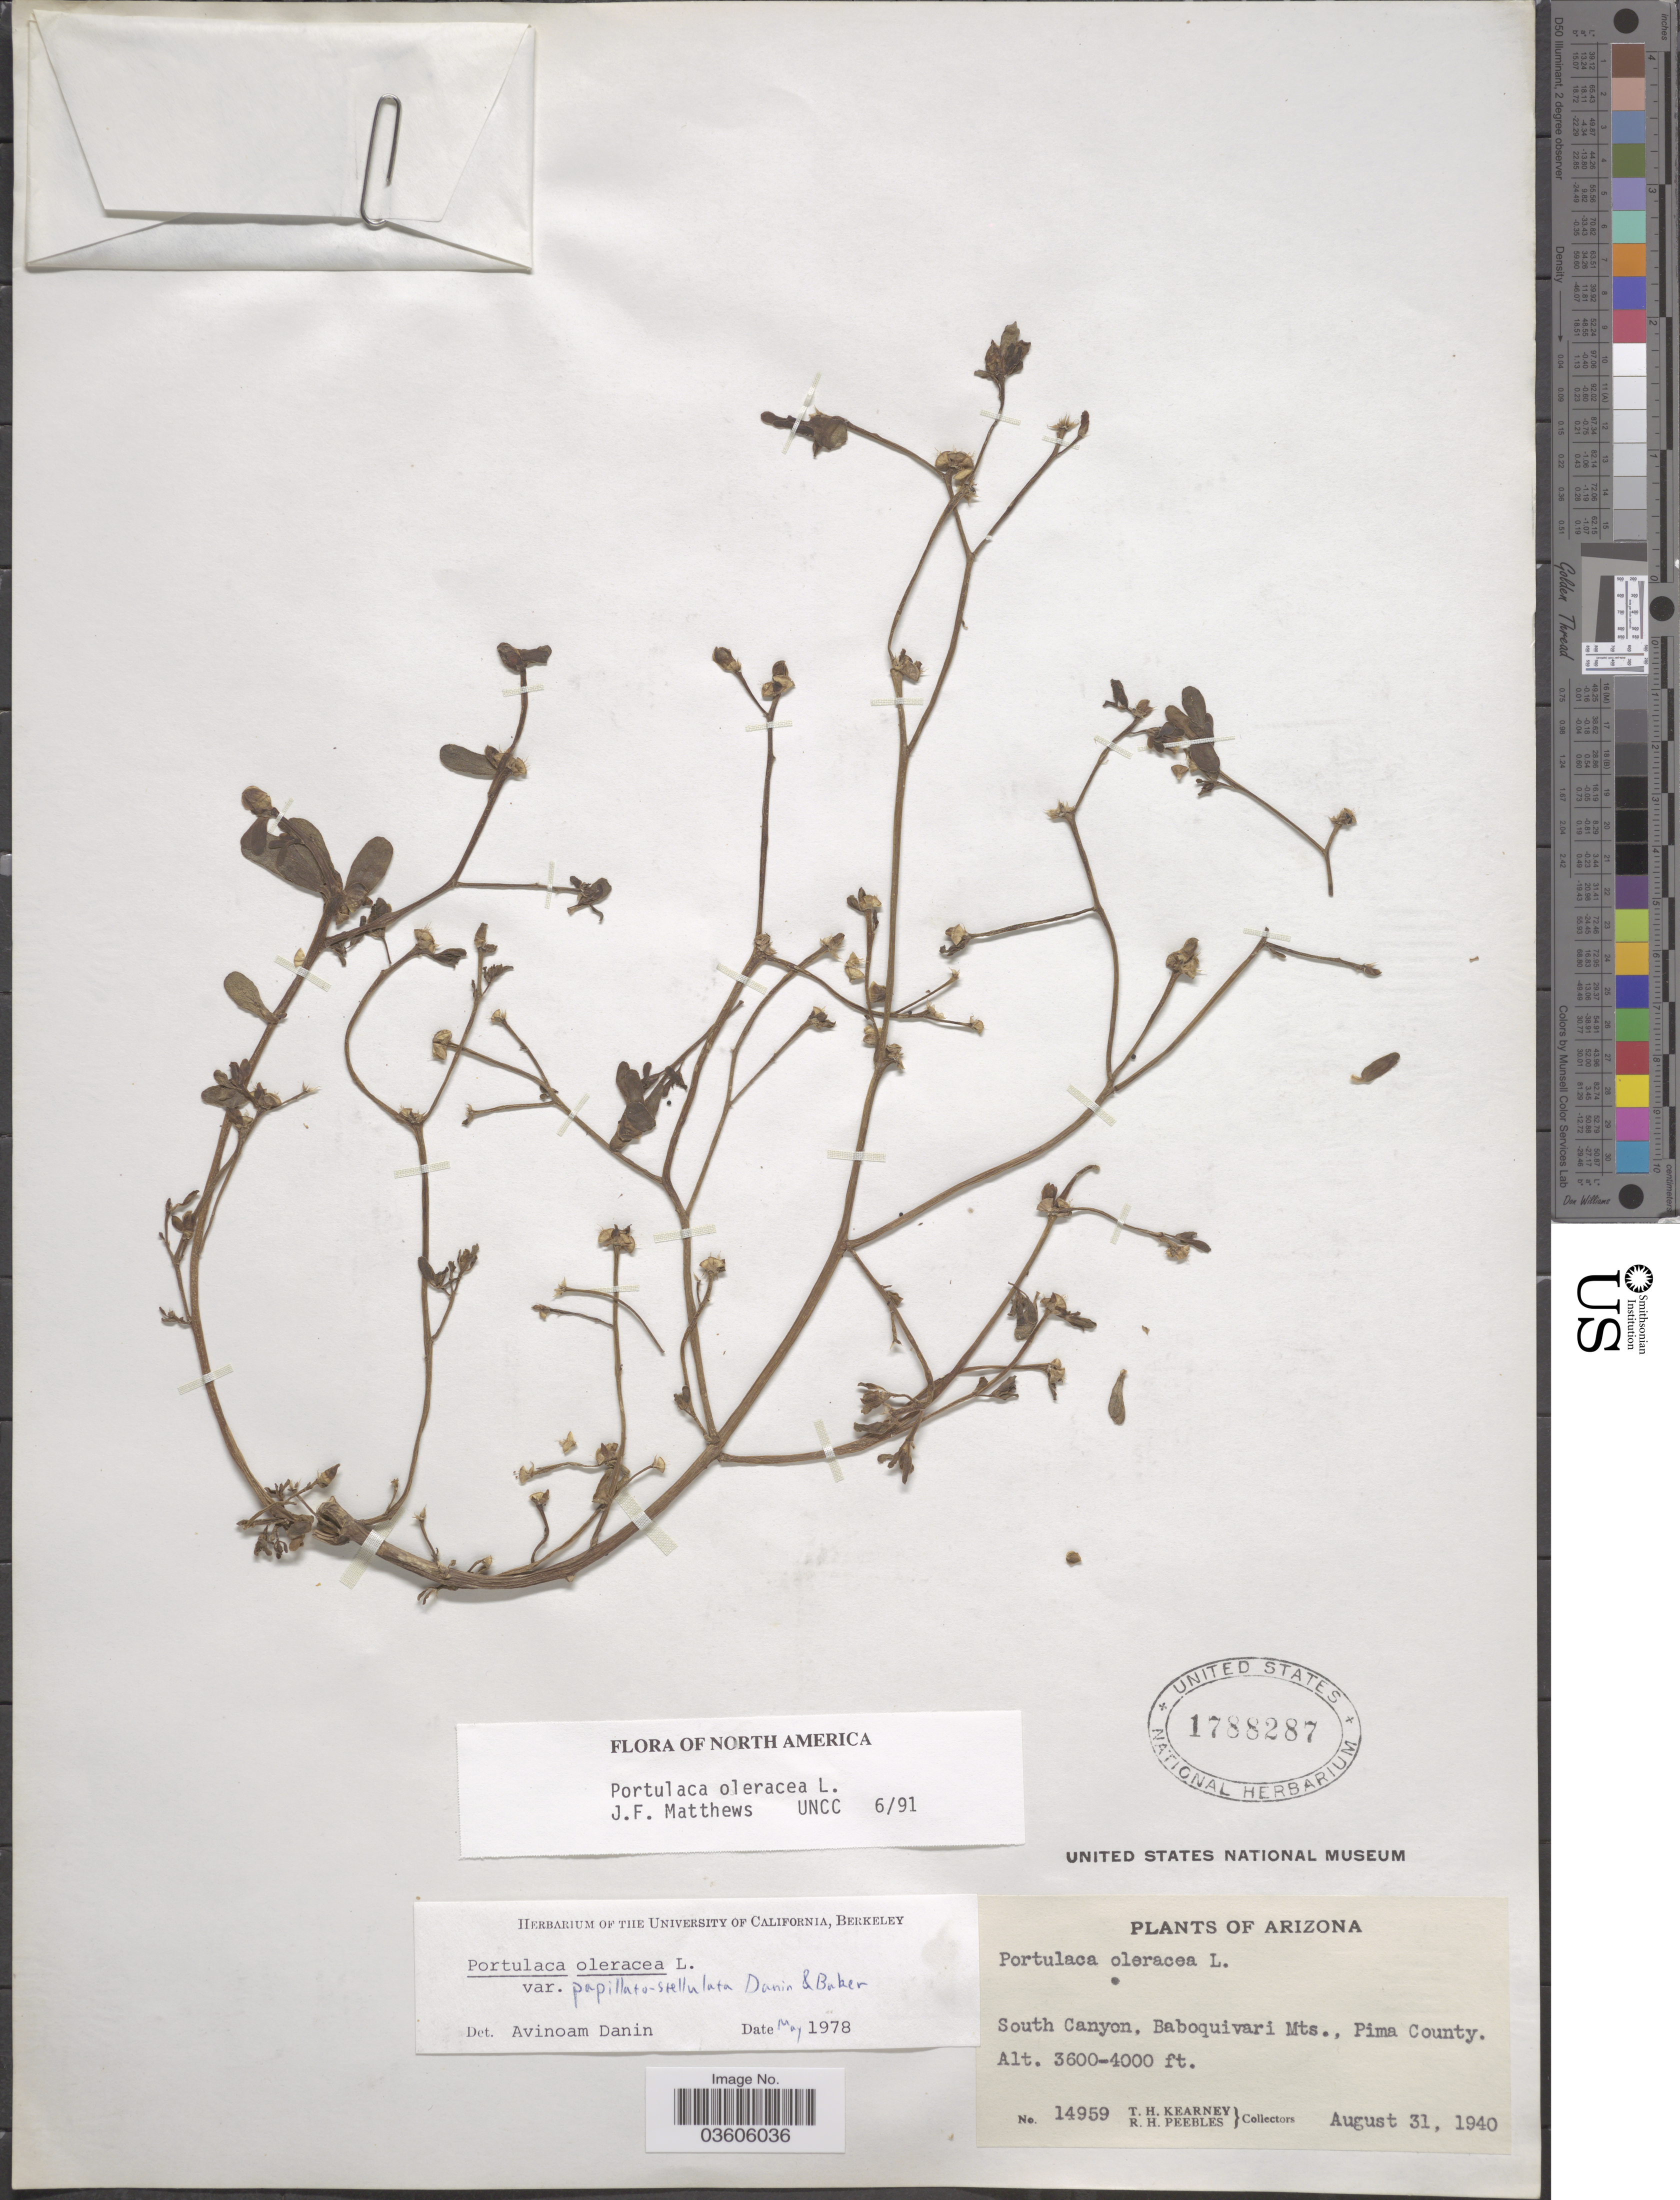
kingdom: Plantae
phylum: Tracheophyta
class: Magnoliopsida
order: Caryophyllales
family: Portulacaceae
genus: Portulaca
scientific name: Portulaca oleracea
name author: L.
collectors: T. H. Kearney & R. H. Peebles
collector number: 14959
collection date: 1940-08-31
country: United States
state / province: Arizona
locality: South Canyon, Baboquivari Mts., Pima County.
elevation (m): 1097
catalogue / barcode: US 1788287